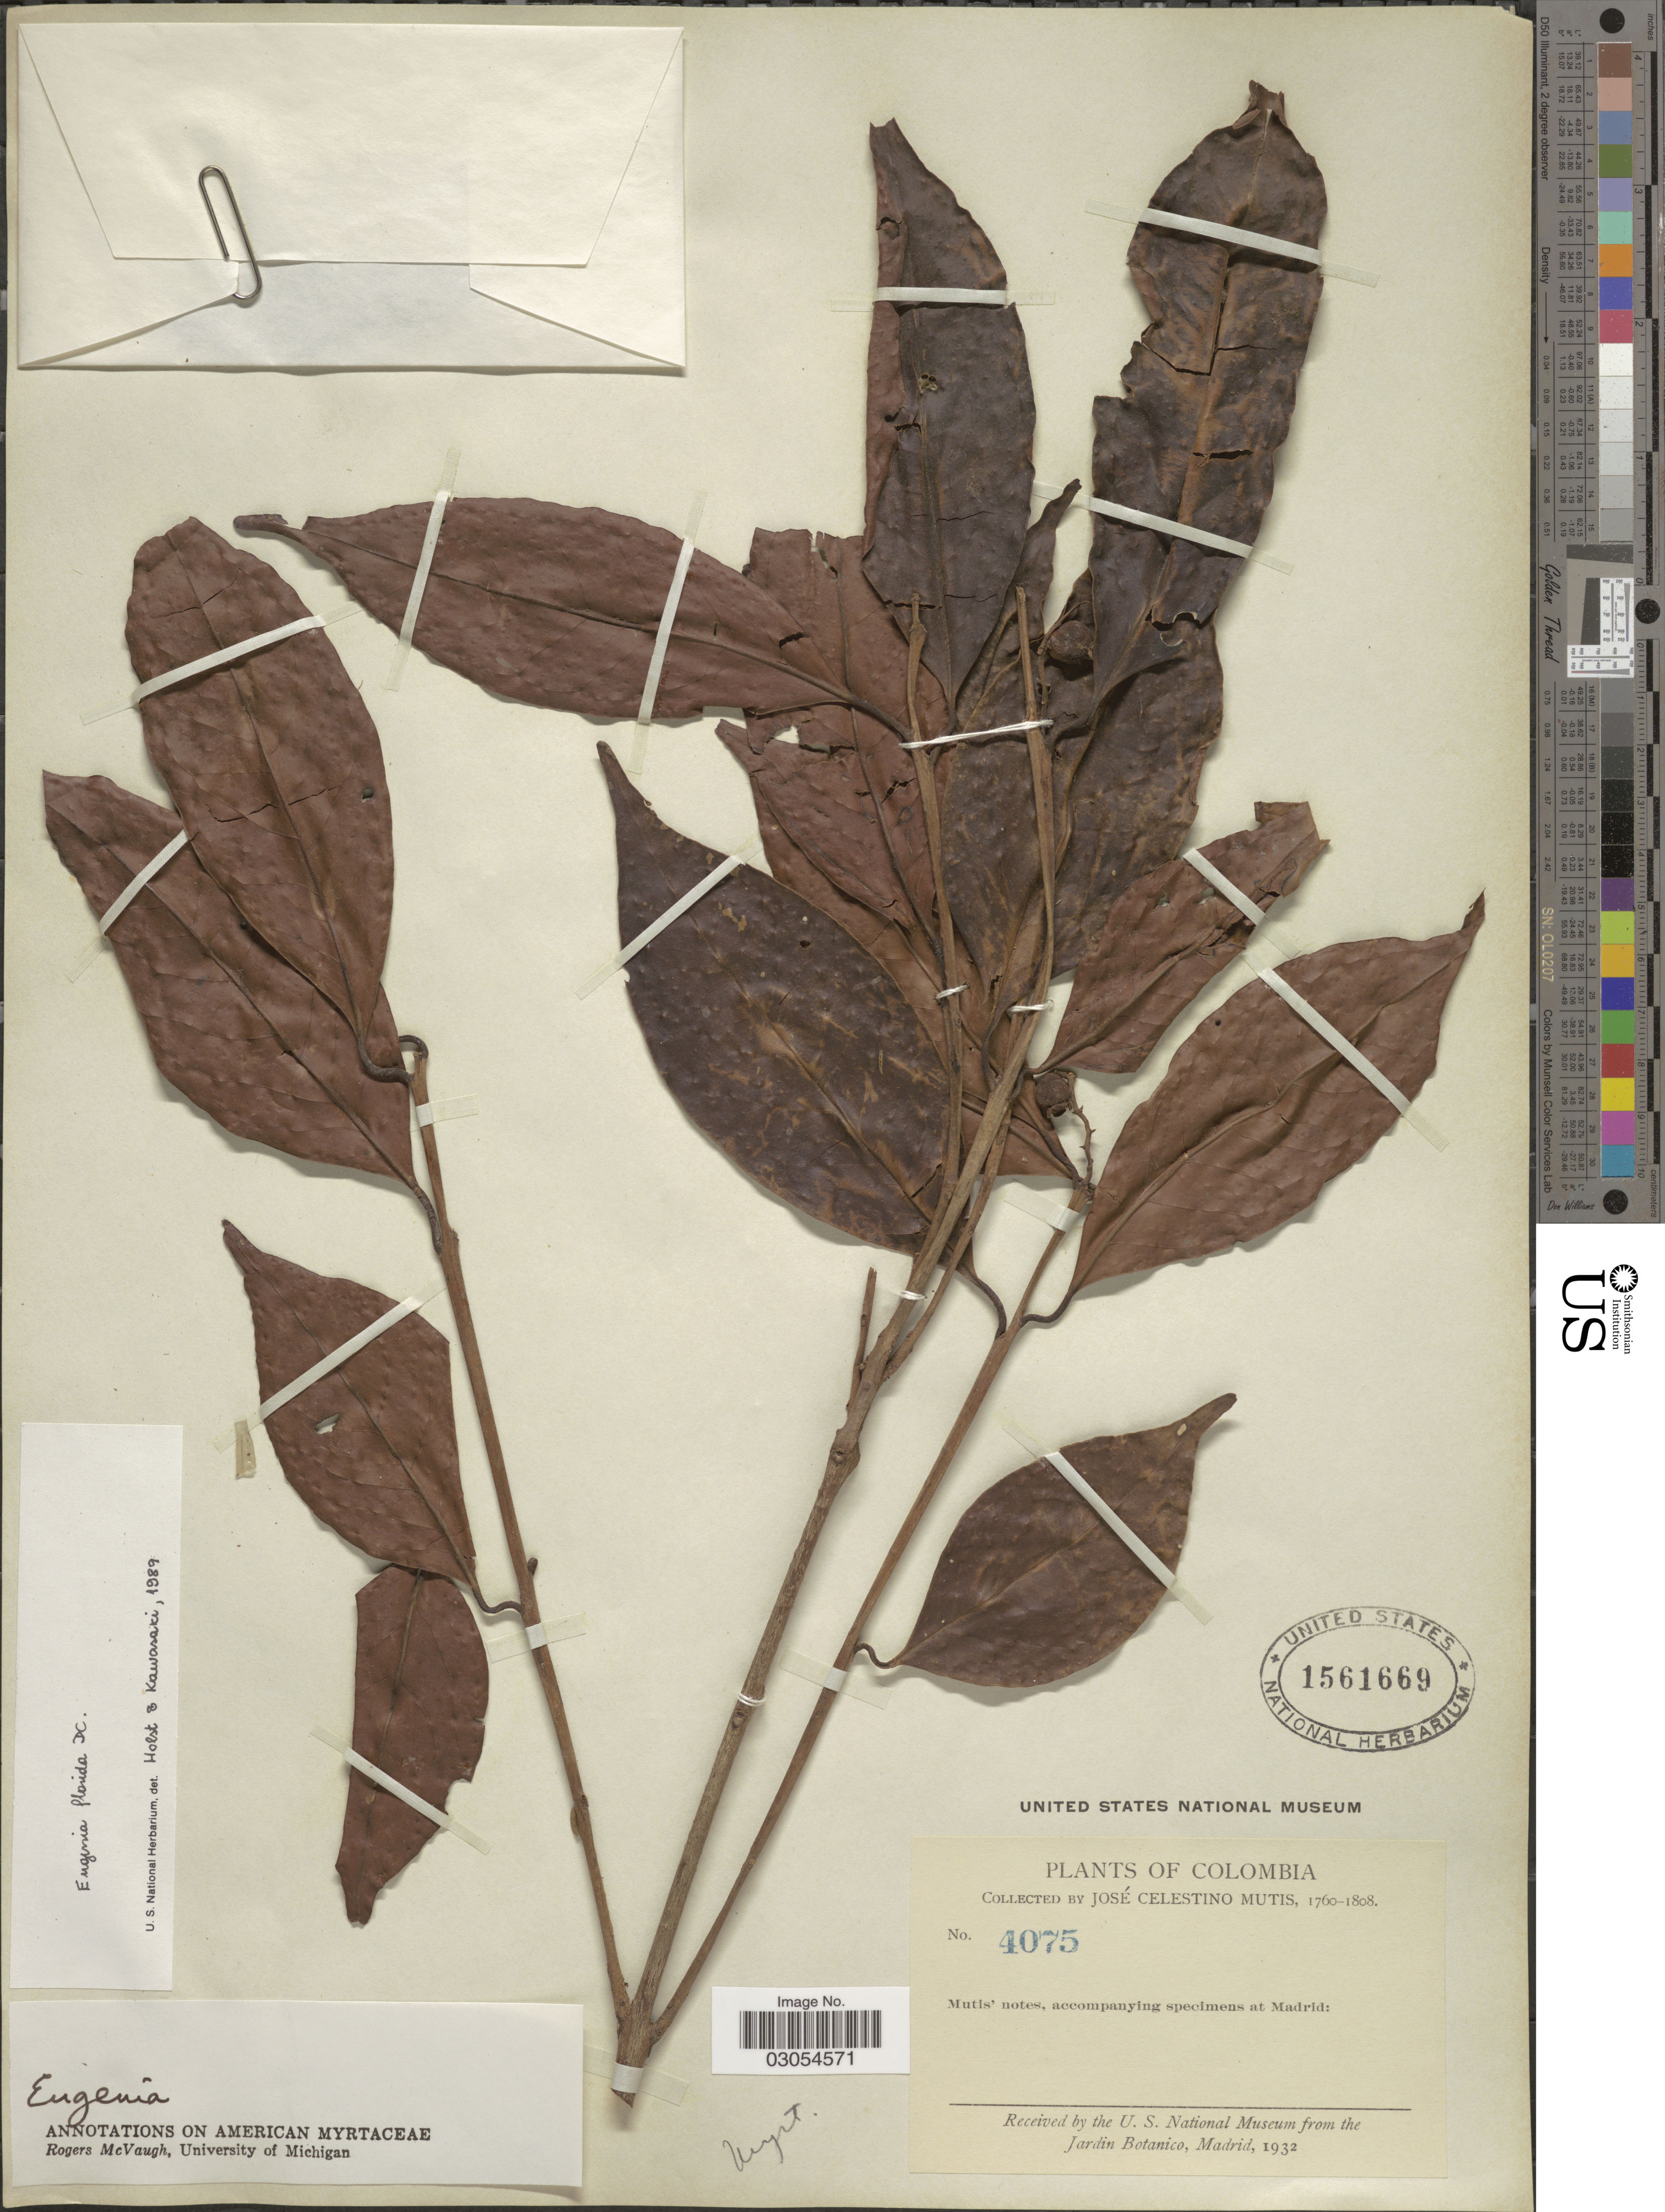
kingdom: Plantae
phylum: Tracheophyta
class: Magnoliopsida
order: Myrtales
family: Myrtaceae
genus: Eugenia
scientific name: Eugenia florida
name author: DC.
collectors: J. C. B. Mutis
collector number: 4075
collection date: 1760/1808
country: Colombia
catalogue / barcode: US 1561669